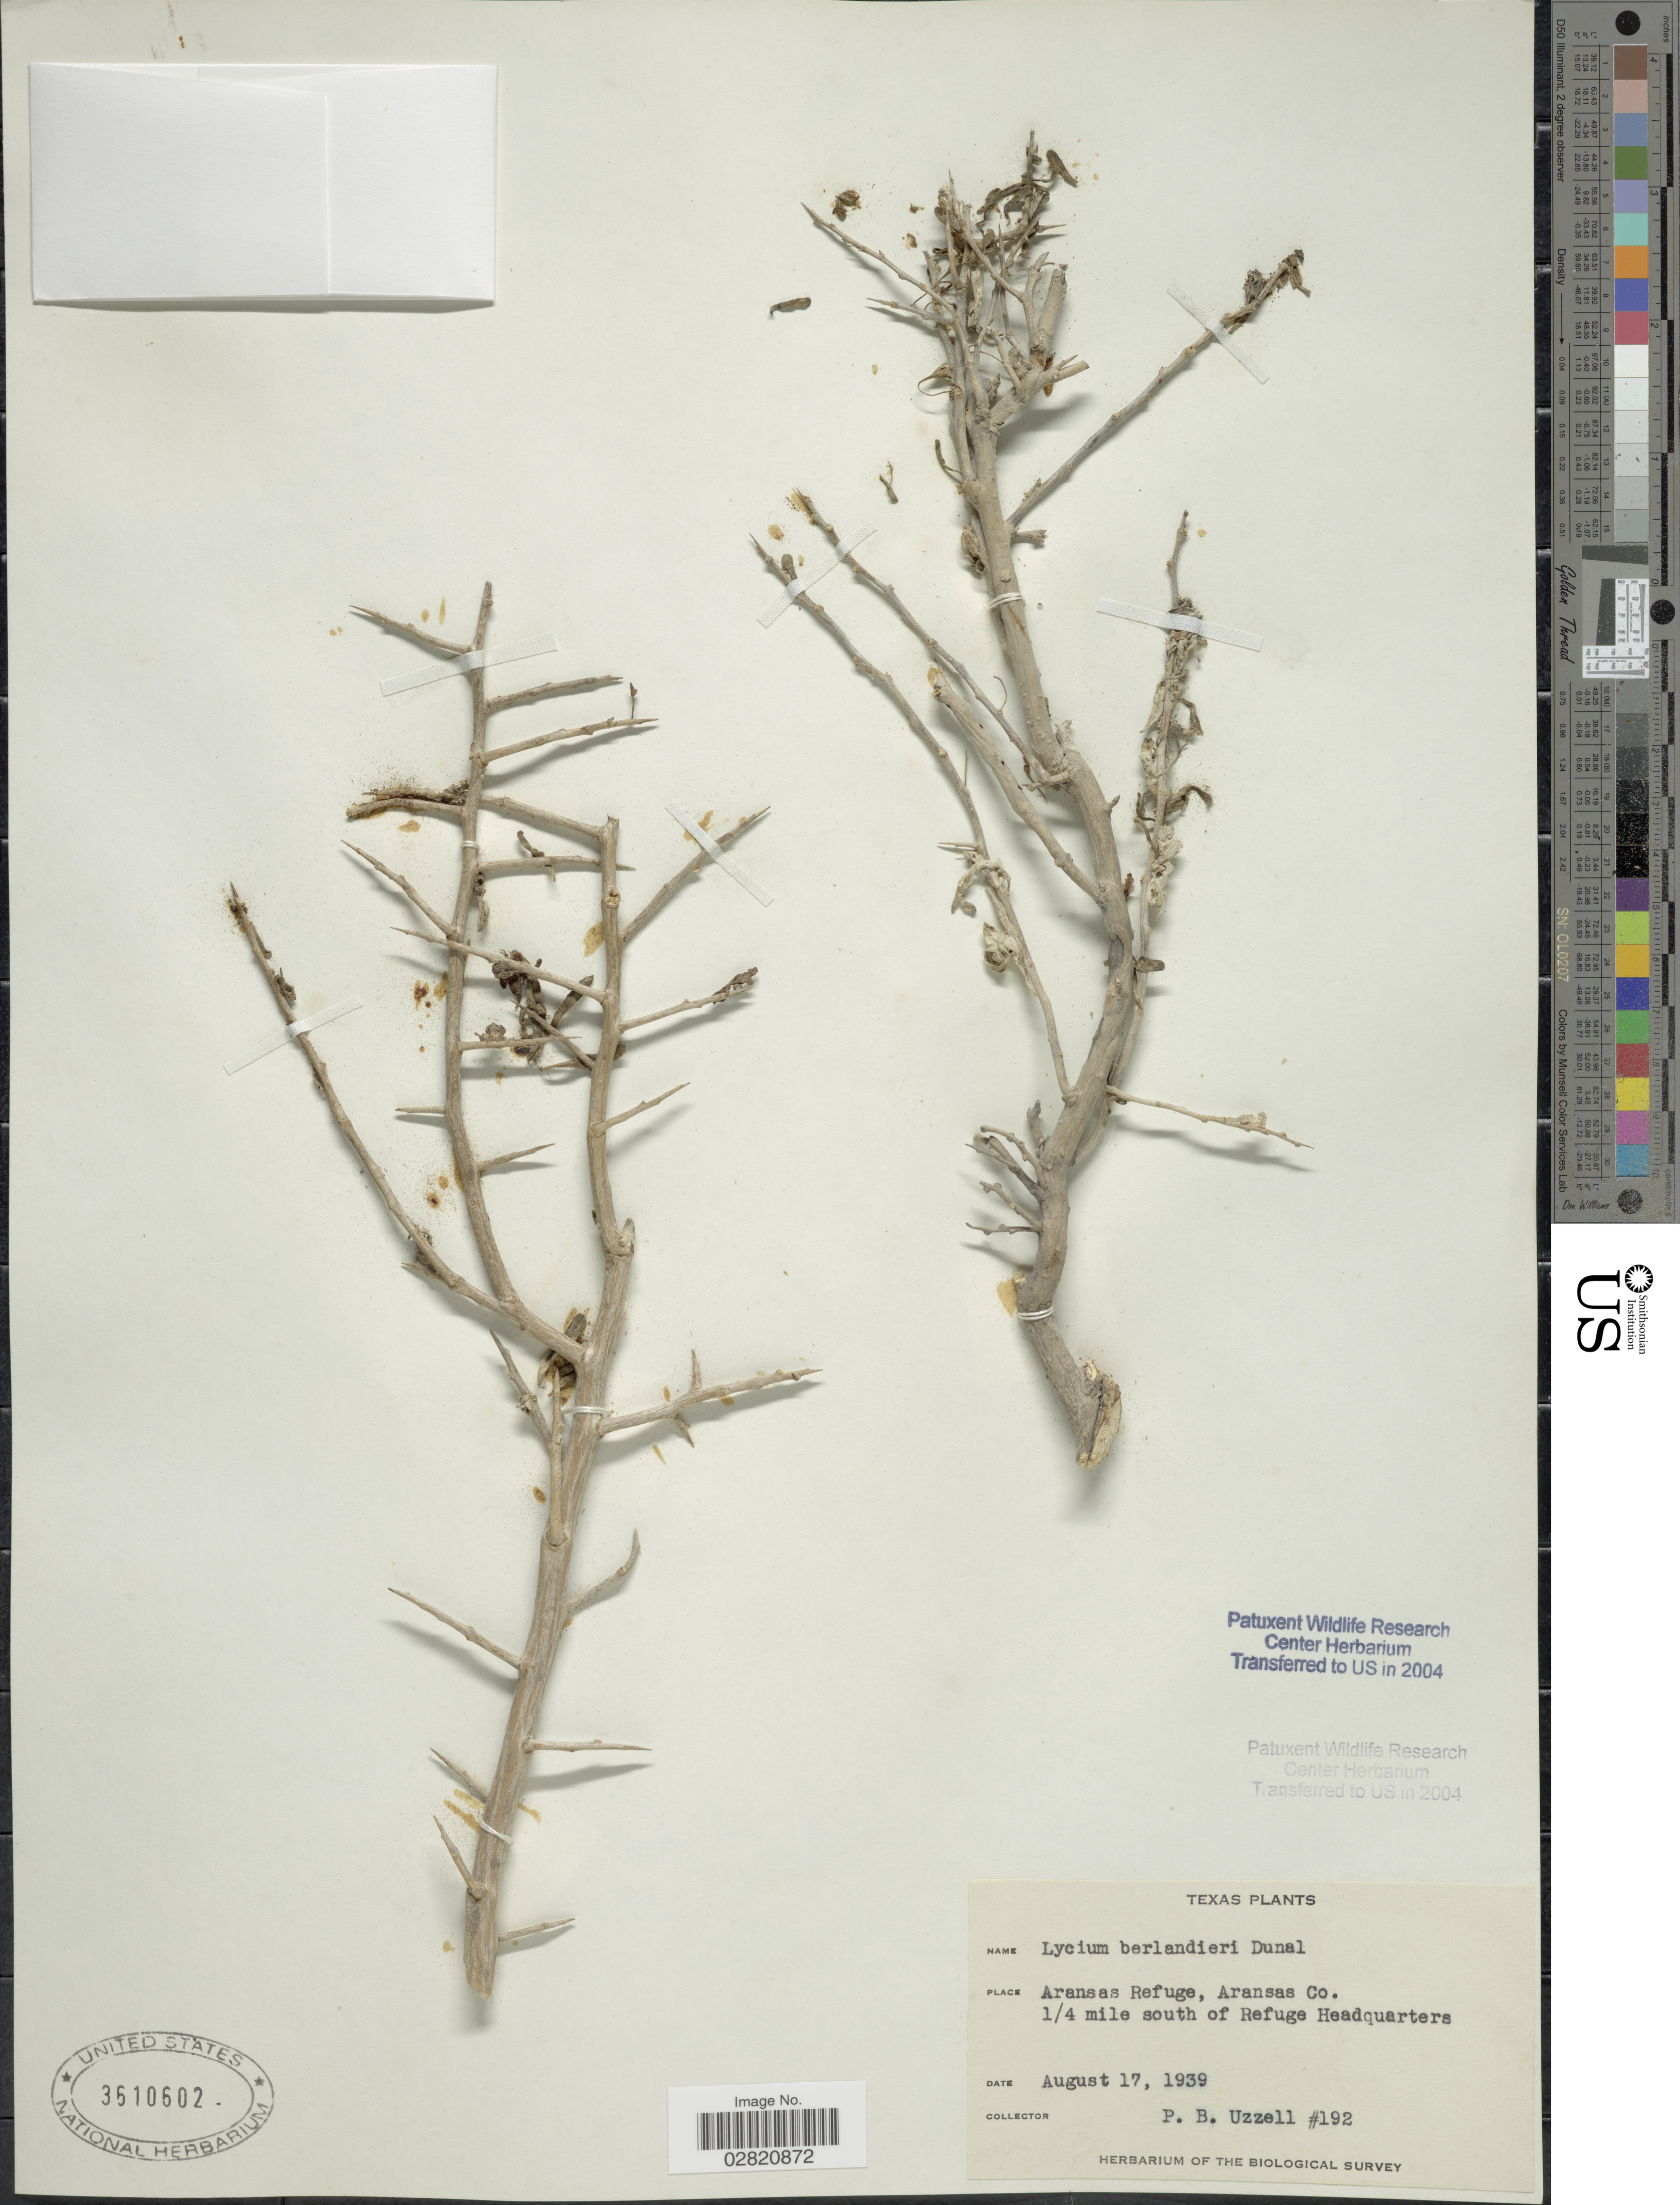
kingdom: Plantae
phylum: Tracheophyta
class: Magnoliopsida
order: Solanales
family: Solanaceae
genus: Lycium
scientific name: Lycium berlandieri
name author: Dunal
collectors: P. Uzzell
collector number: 192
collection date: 1939-08-17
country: United States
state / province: Texas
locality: Aransas Refuge, Aransas Co. ¼ mile south of Refuge Headquarters.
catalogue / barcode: US 3610602